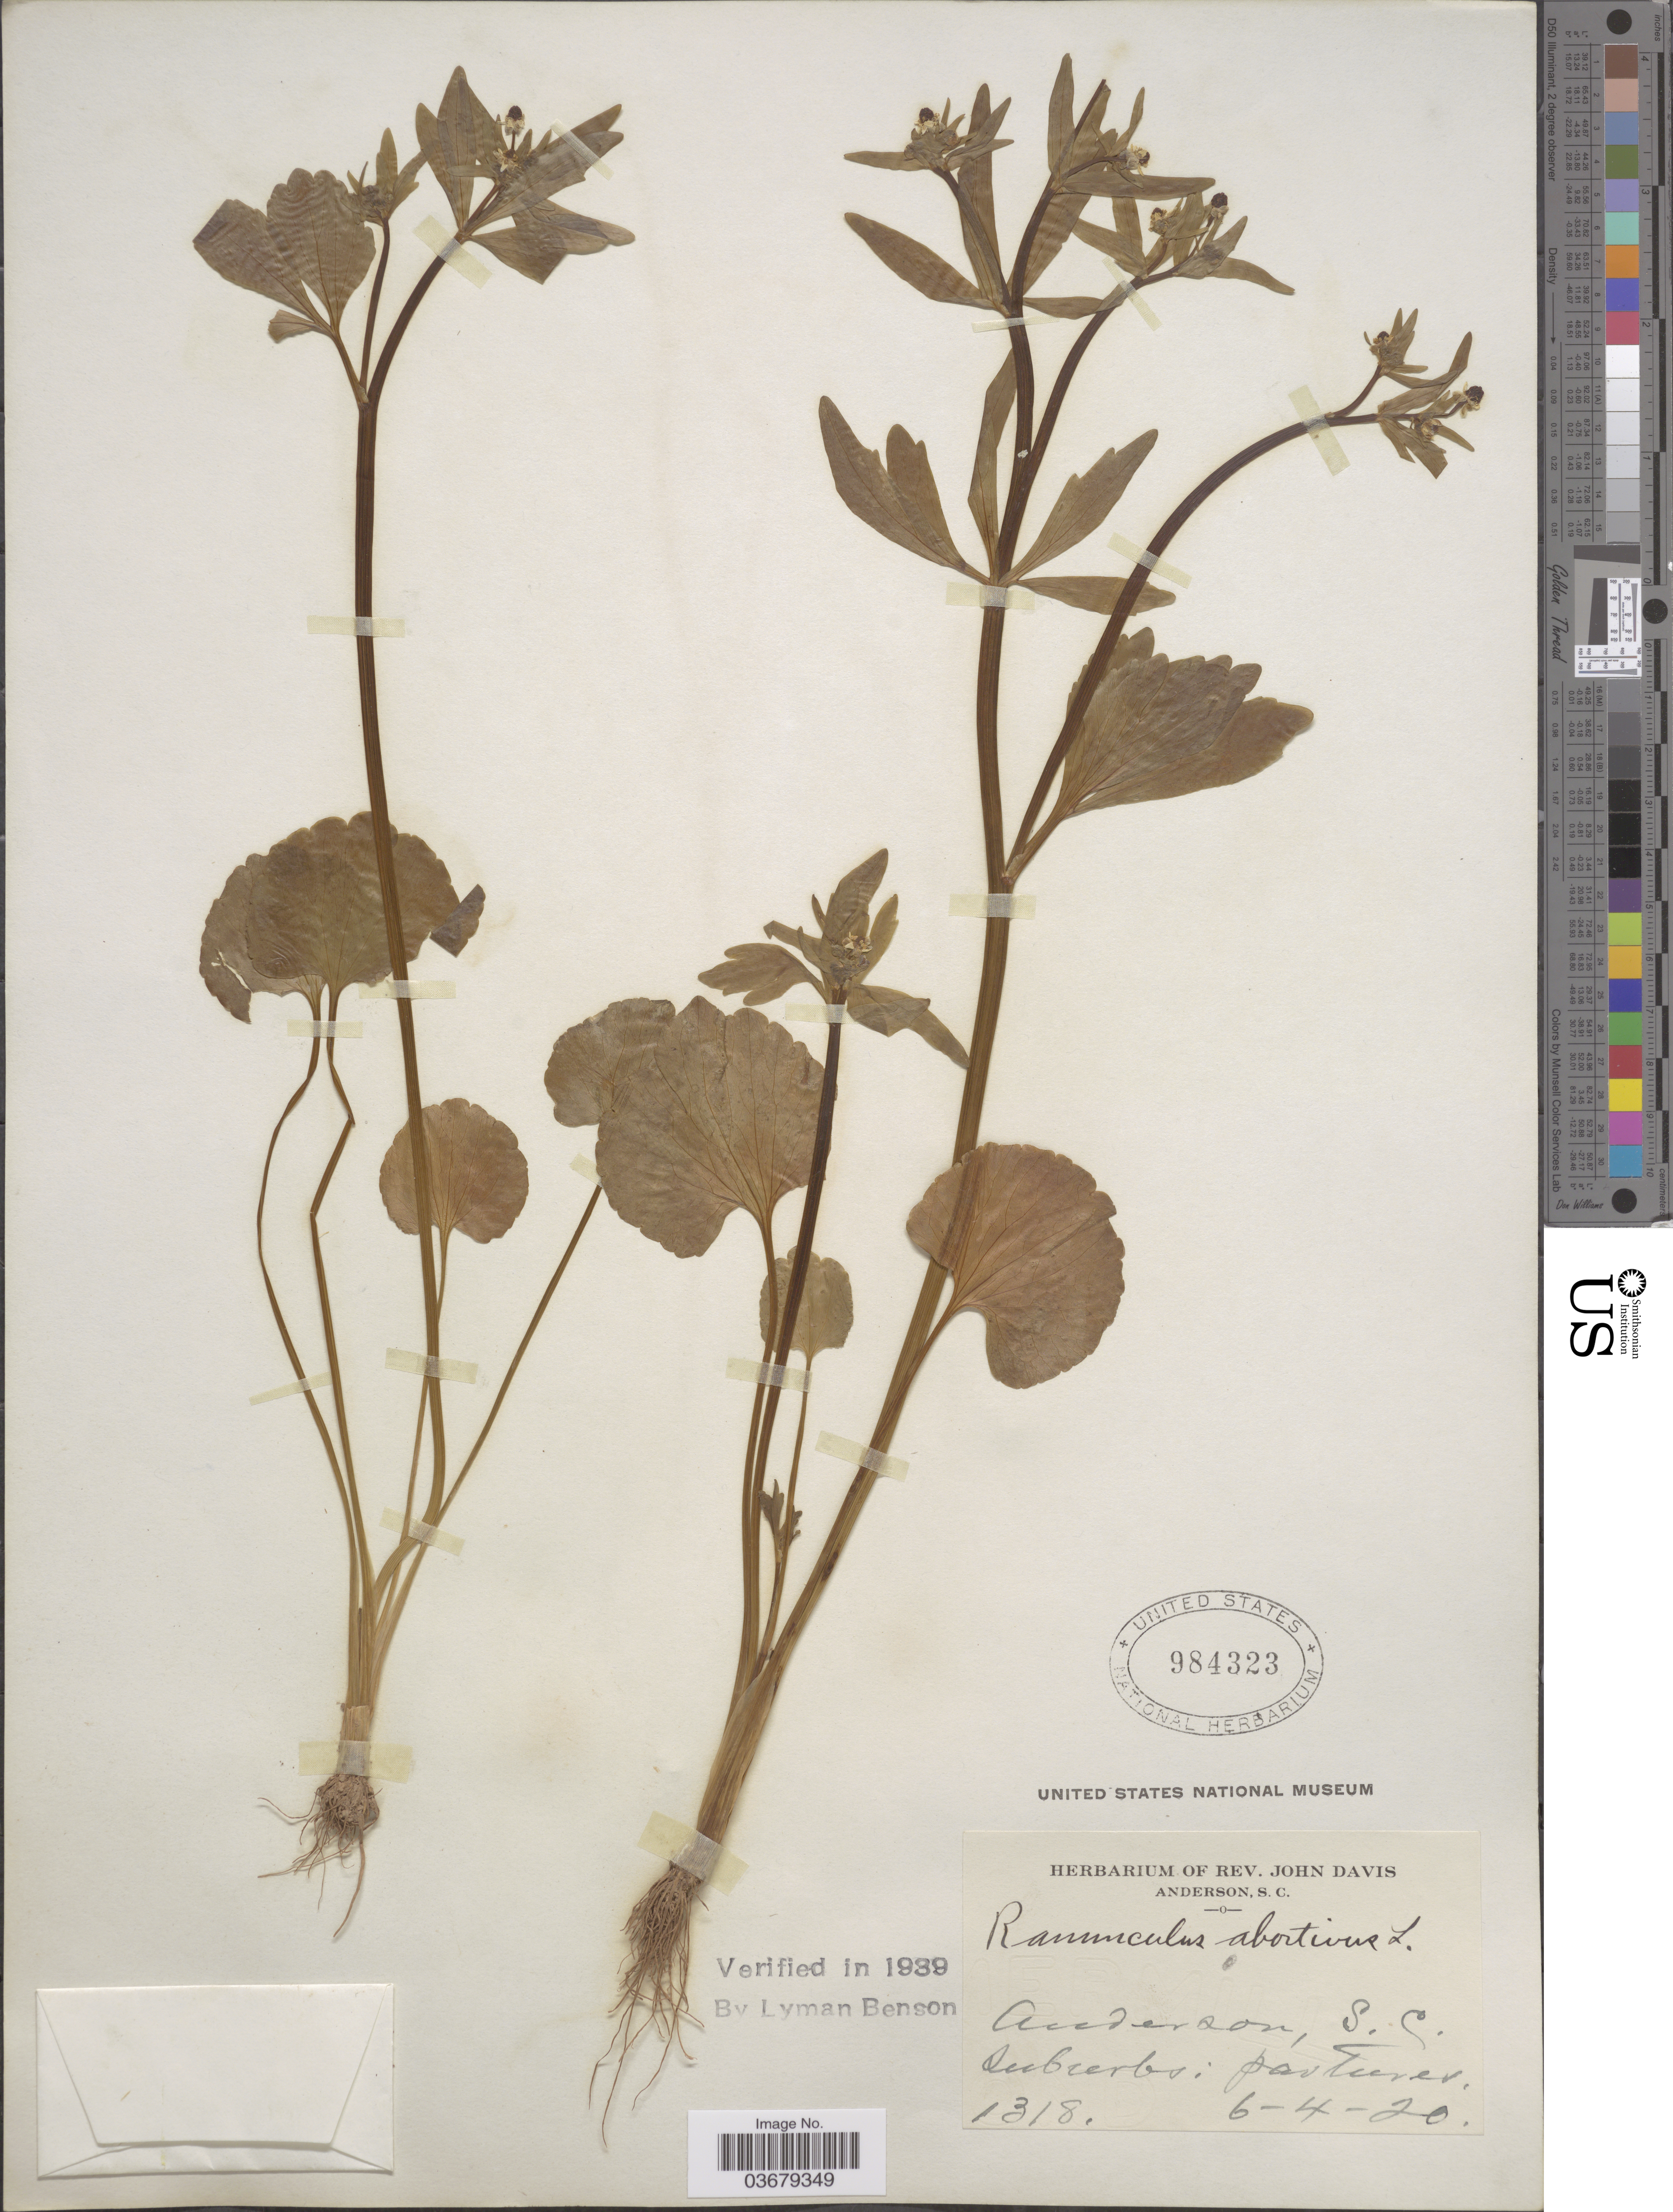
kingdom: Plantae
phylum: Tracheophyta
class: Magnoliopsida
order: Ranunculales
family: Ranunculaceae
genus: Ranunculus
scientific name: Ranunculus abortivus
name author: L.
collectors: ex herb. Rev. John Davis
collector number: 1318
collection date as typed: Transcribed d/m/y: 4/6/20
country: United States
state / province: South Carolina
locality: Anderson.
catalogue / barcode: US 984323